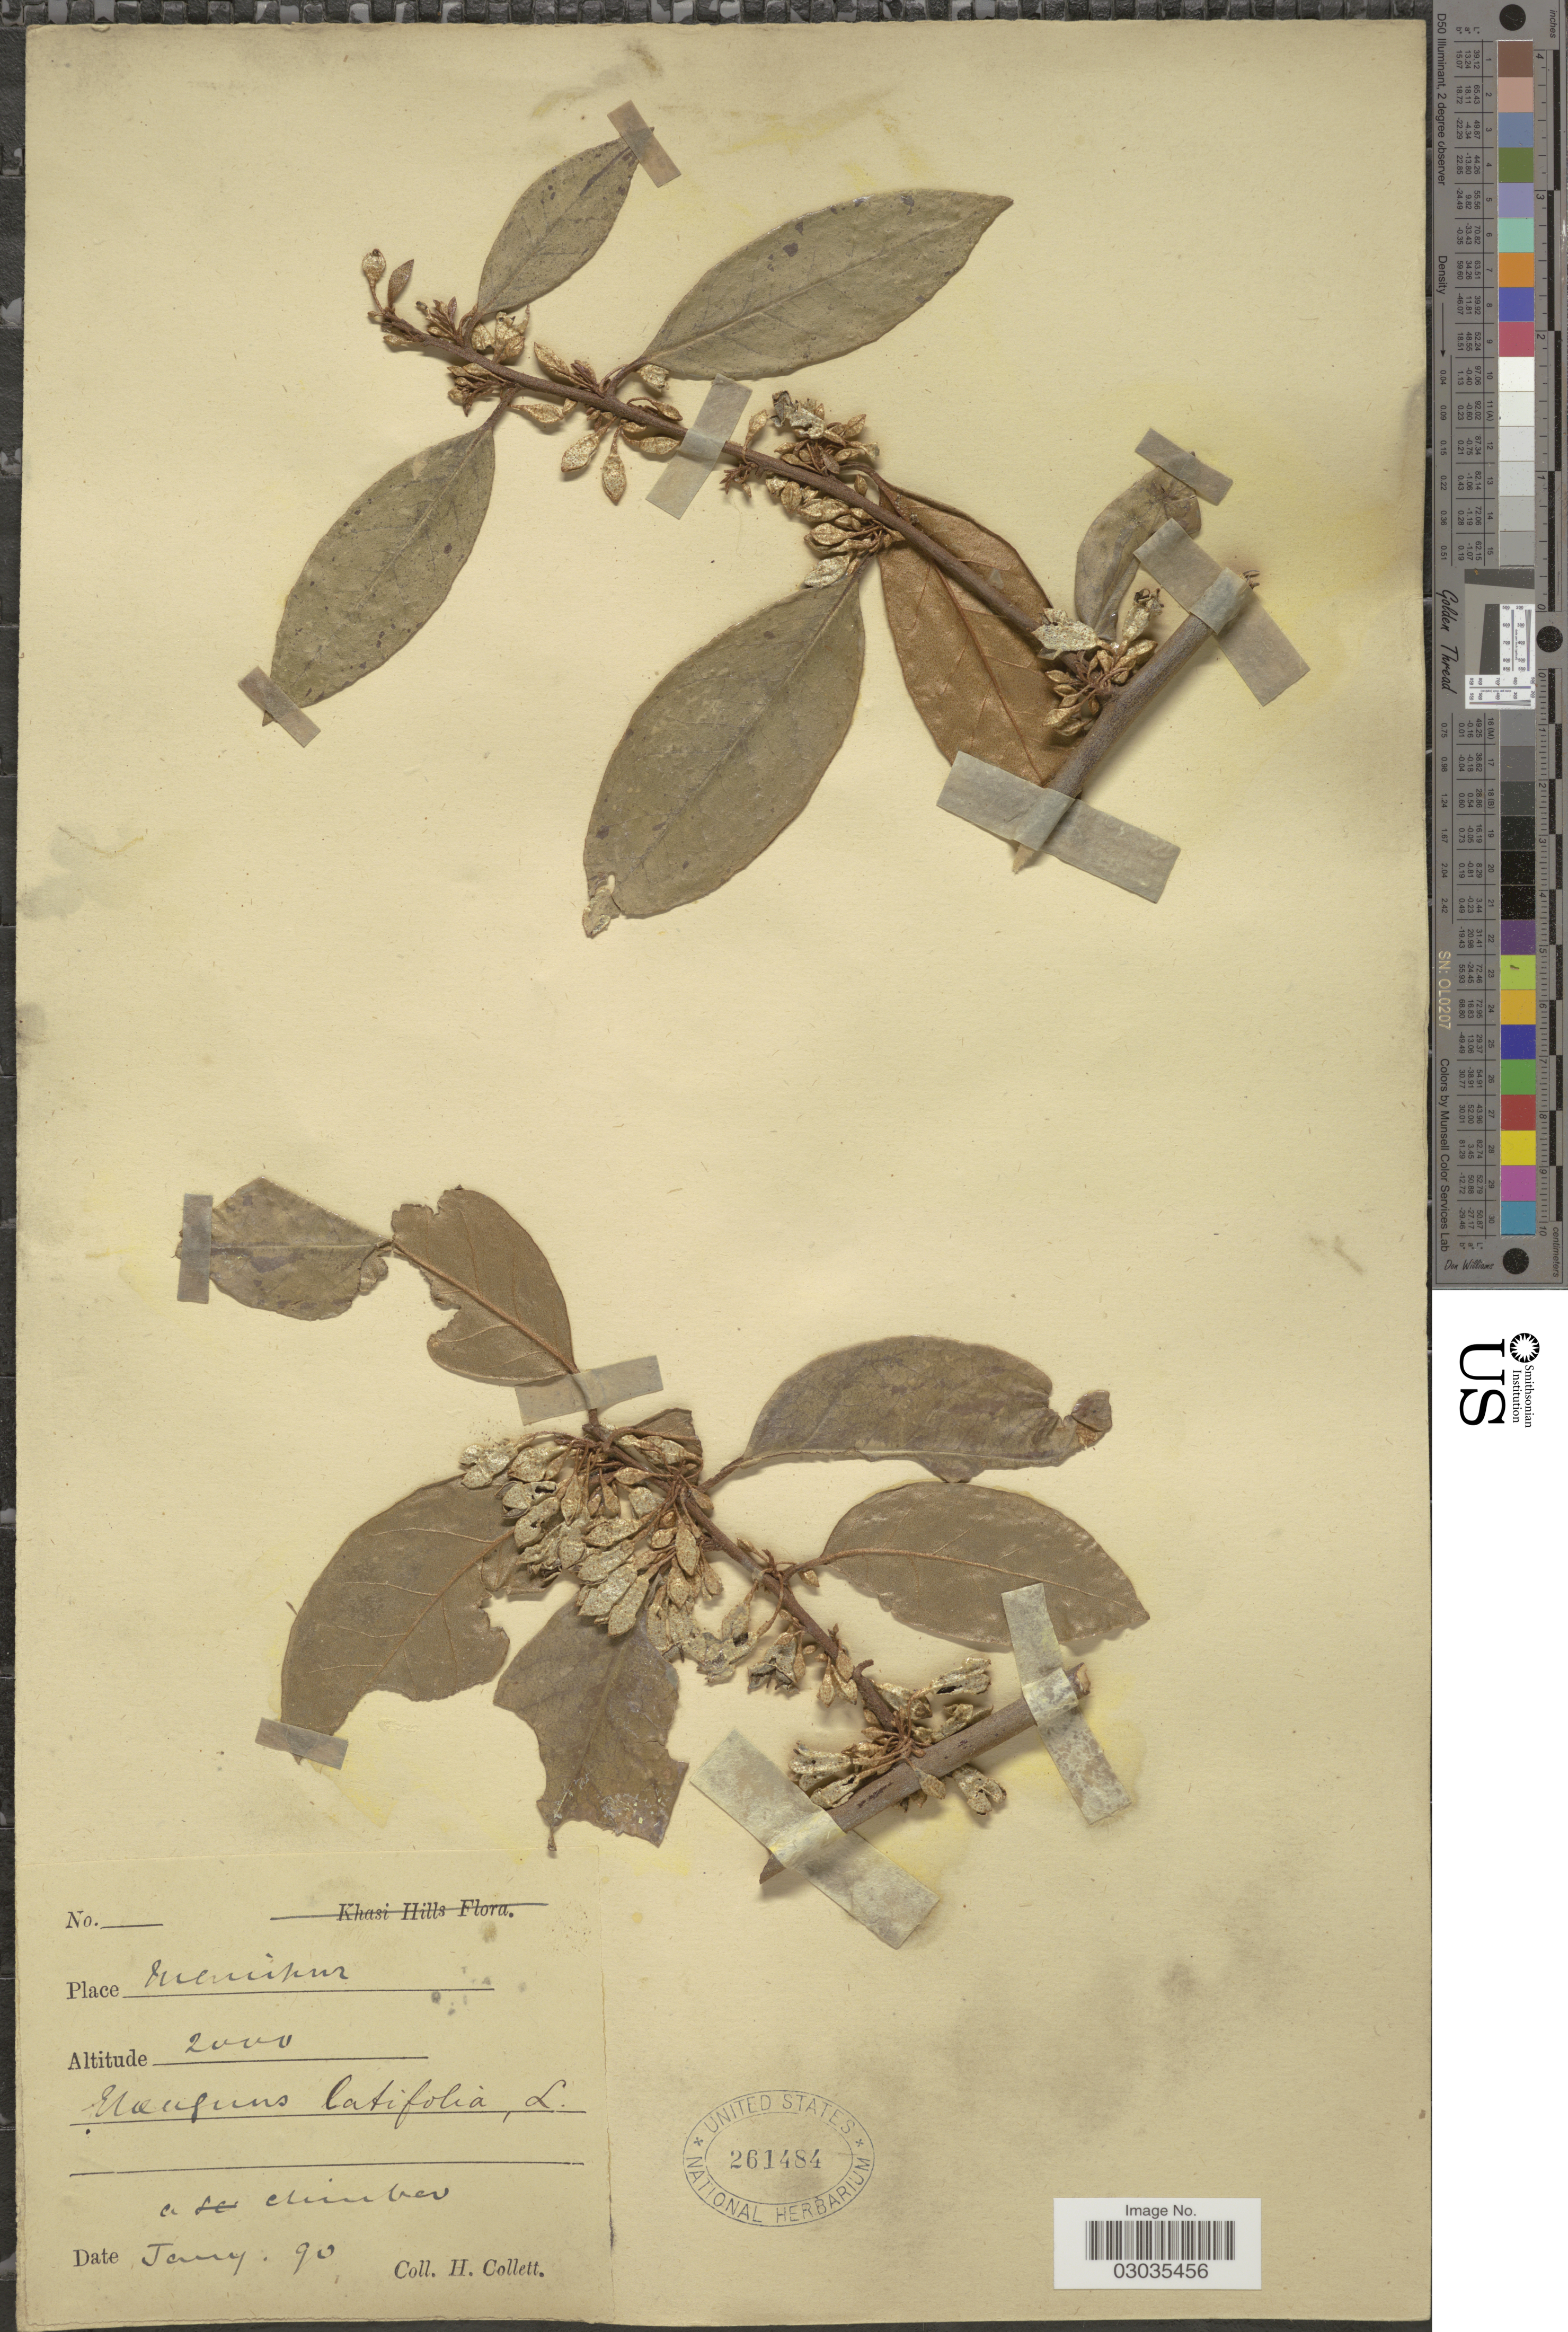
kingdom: Plantae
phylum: Tracheophyta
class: Magnoliopsida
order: Rosales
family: Elaeagnaceae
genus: Elaeagnus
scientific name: Elaeagnus latifolia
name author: L.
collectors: H. Collett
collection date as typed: Transcribed d/m/y: /1/90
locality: Meninpur [interpreted].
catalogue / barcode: US 261484